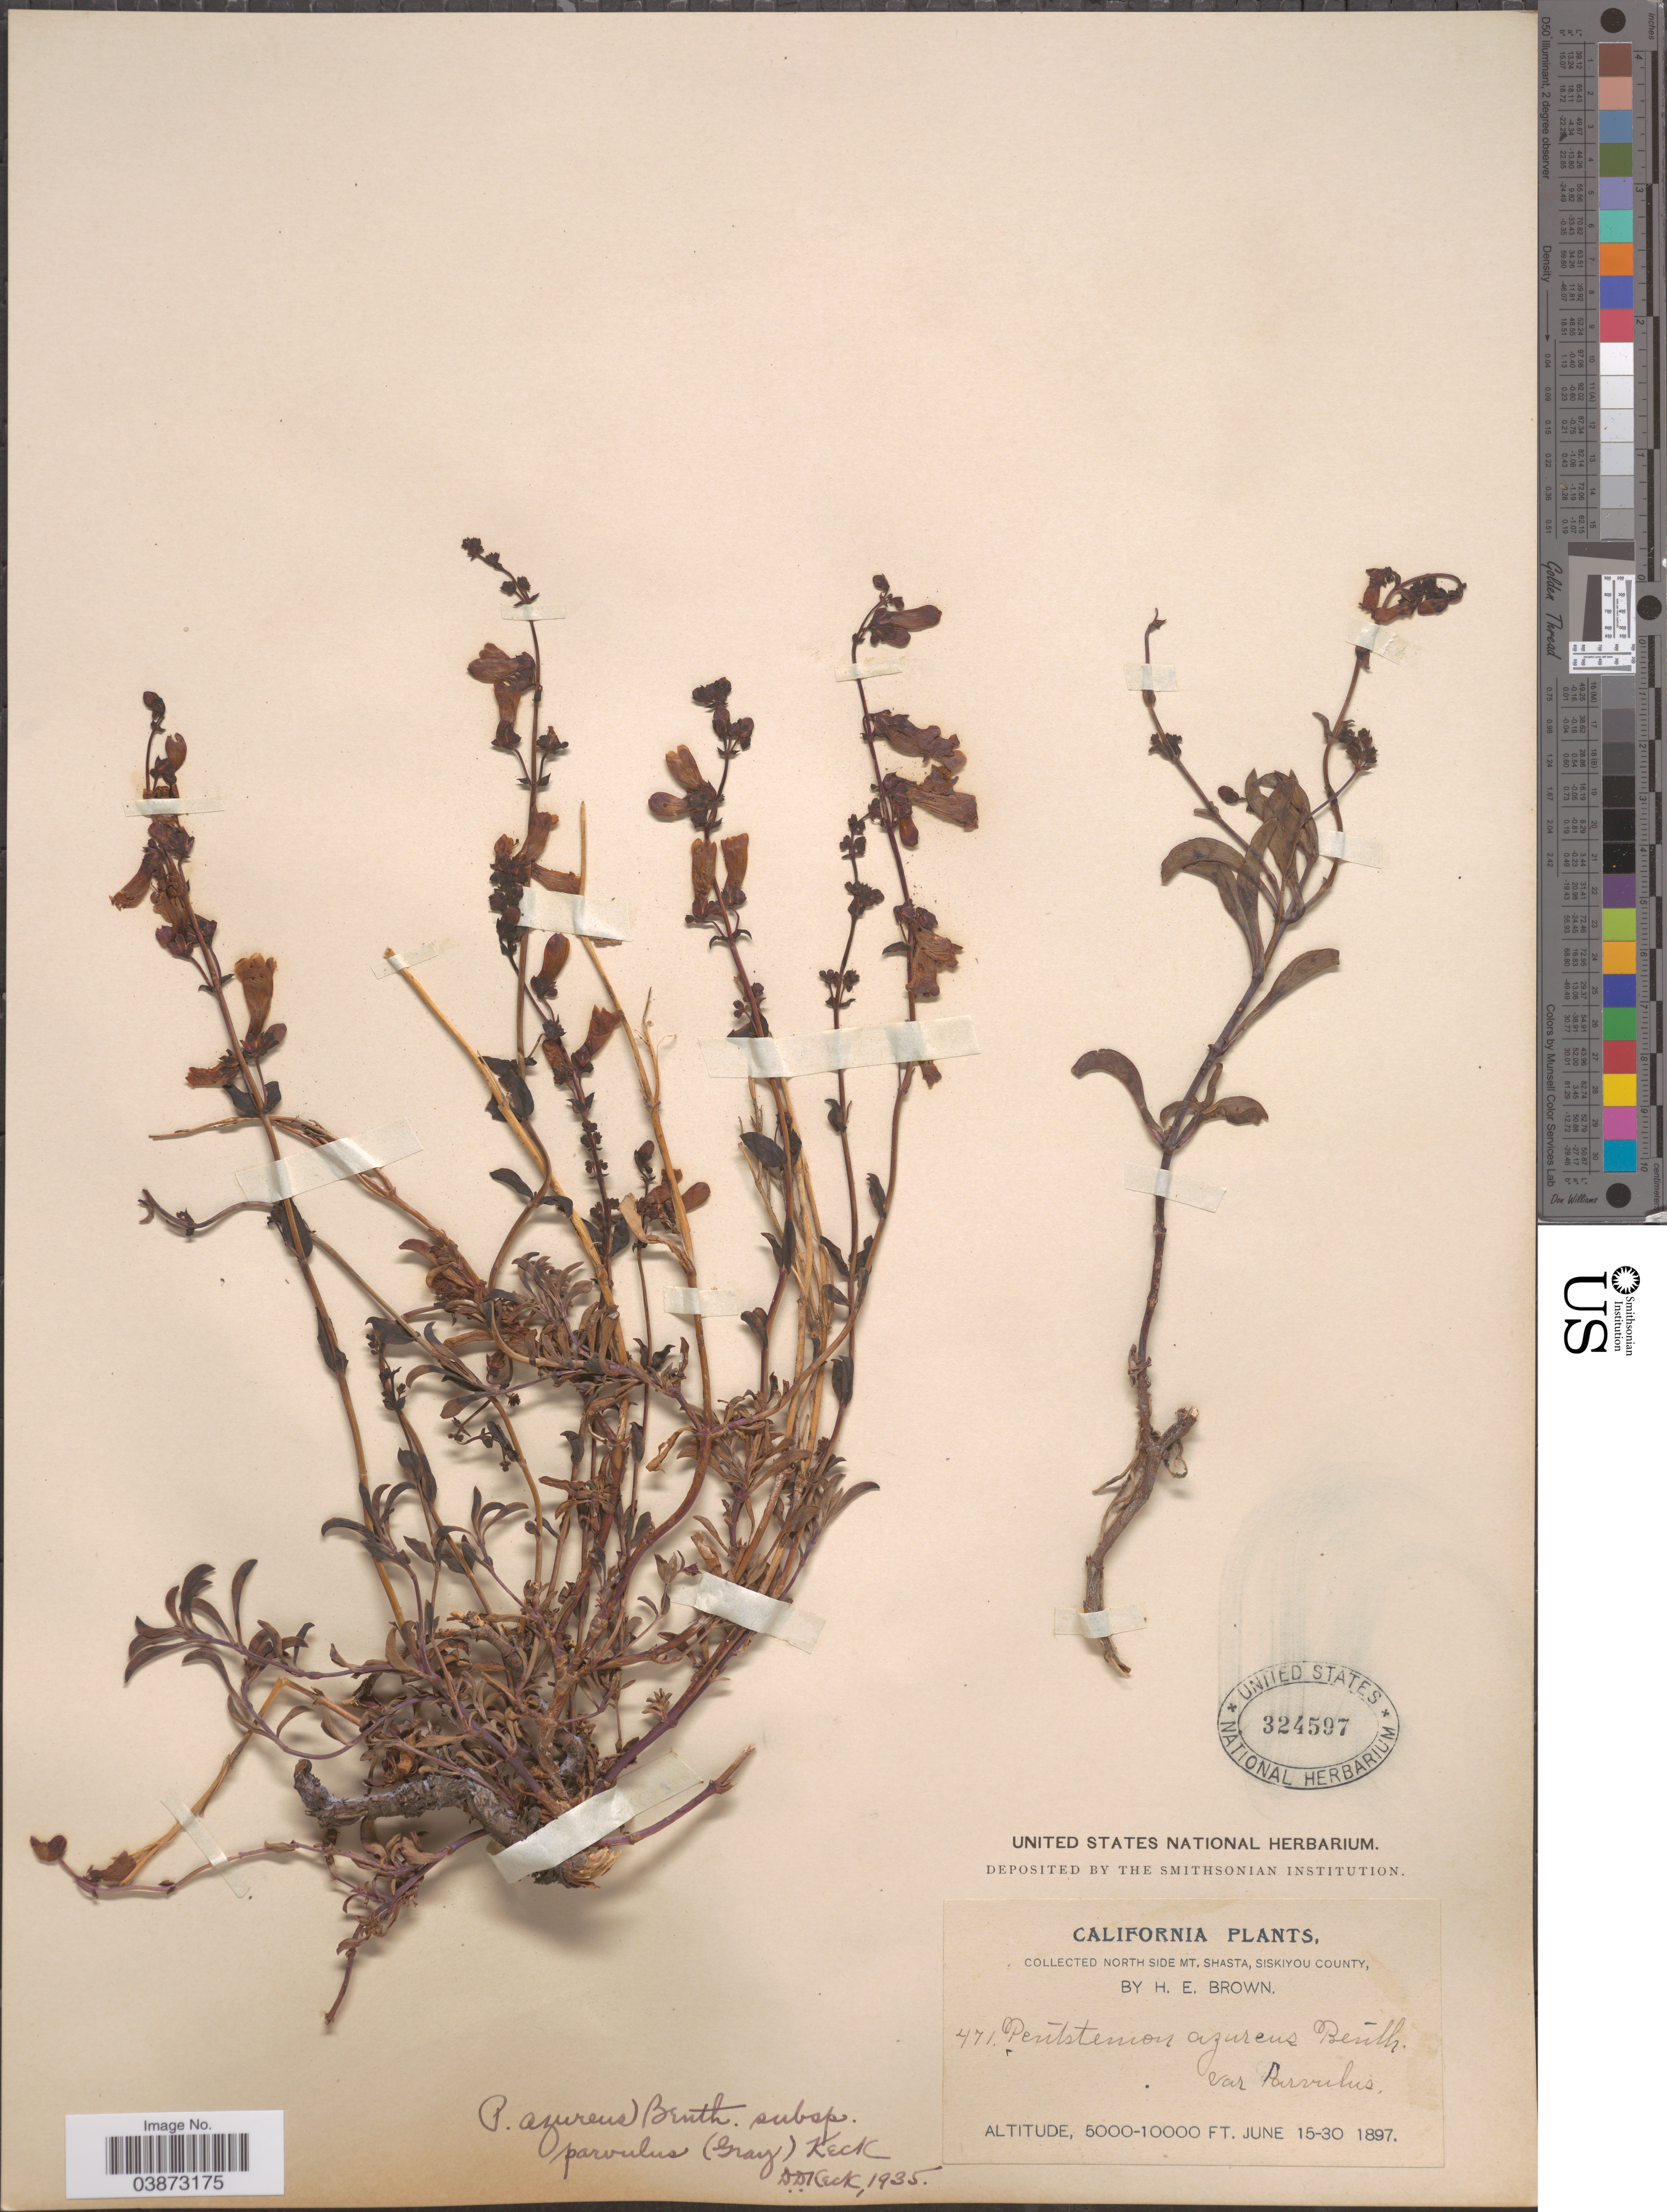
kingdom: Plantae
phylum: Tracheophyta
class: Magnoliopsida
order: Lamiales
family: Plantaginaceae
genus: Penstemon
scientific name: Penstemon azureus subsp. parvulus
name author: (A. Gray) D.D. Keck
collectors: H. E. Brown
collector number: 471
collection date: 1897-06-15/1897-06-30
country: United States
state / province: California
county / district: Siskiyou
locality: North side Mt. Shasta, Siskiyou County.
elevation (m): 1524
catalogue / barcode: US 324597